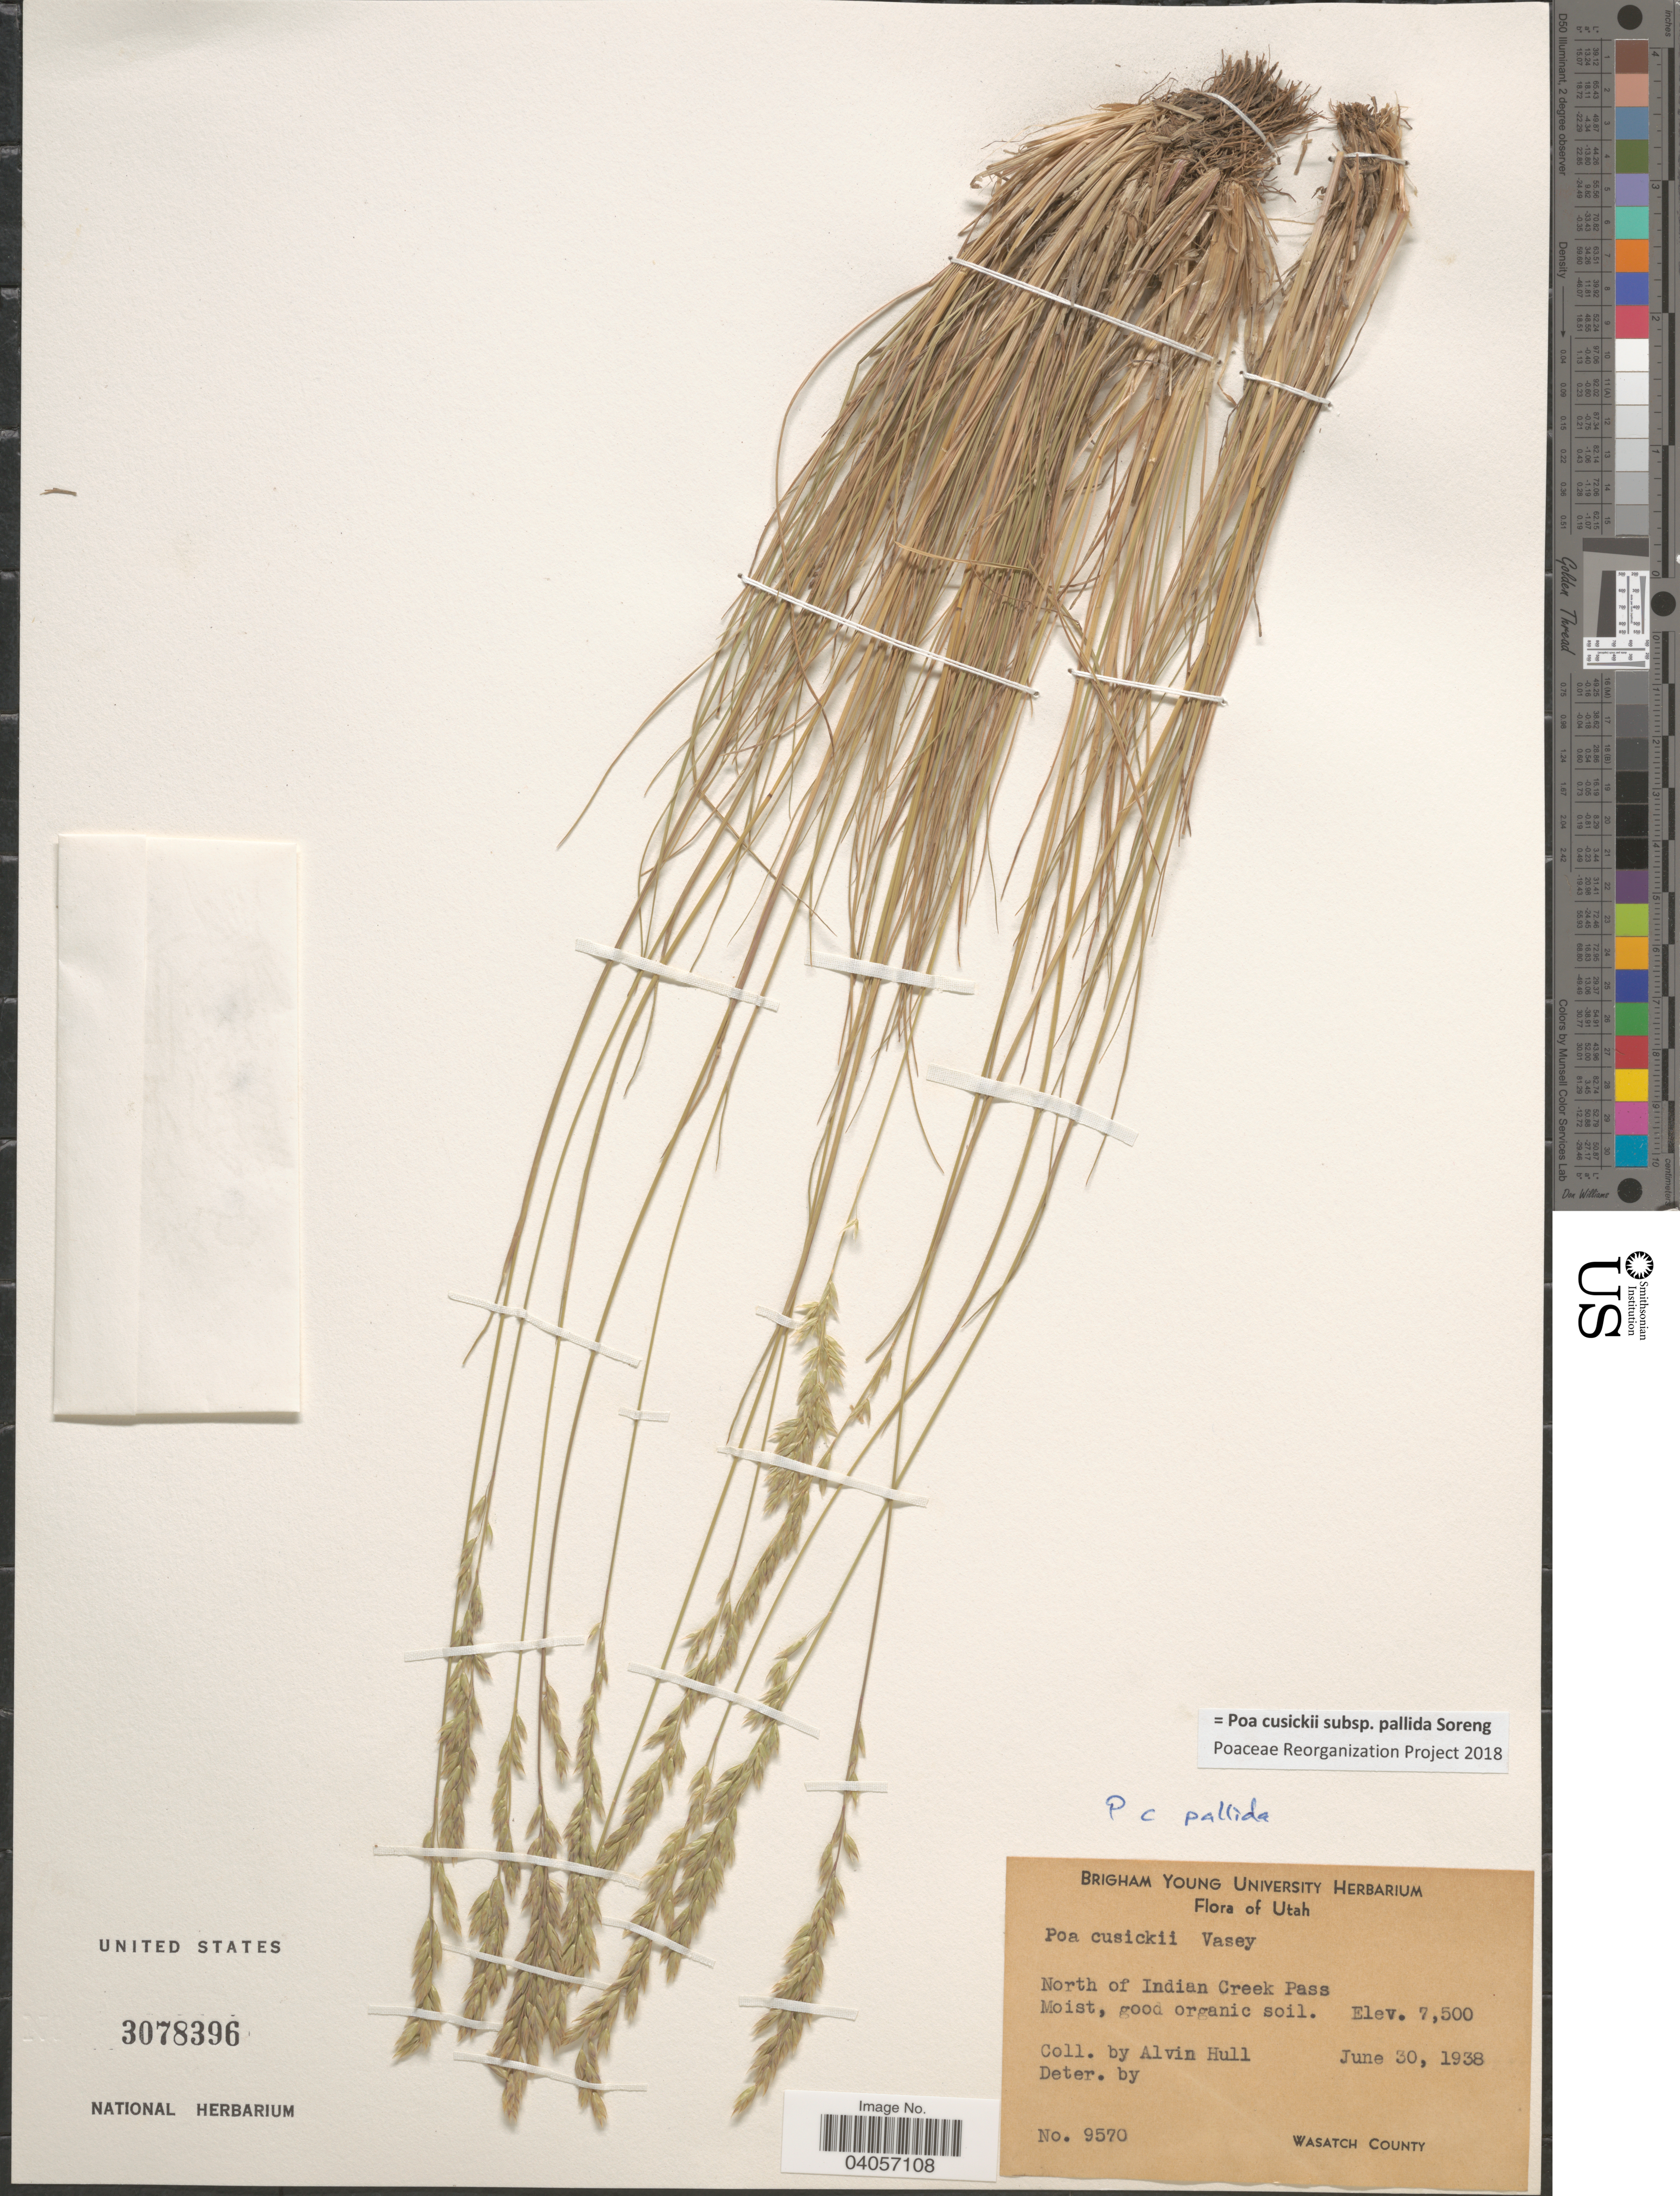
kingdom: Plantae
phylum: Tracheophyta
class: Liliopsida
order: Poales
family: Poaceae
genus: Poa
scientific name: Poa cusickii subsp. pallida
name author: Soreng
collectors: A. Hull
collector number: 9570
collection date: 1938-06-30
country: United States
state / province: Utah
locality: North of Indian Creek Pass.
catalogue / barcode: US 3078396